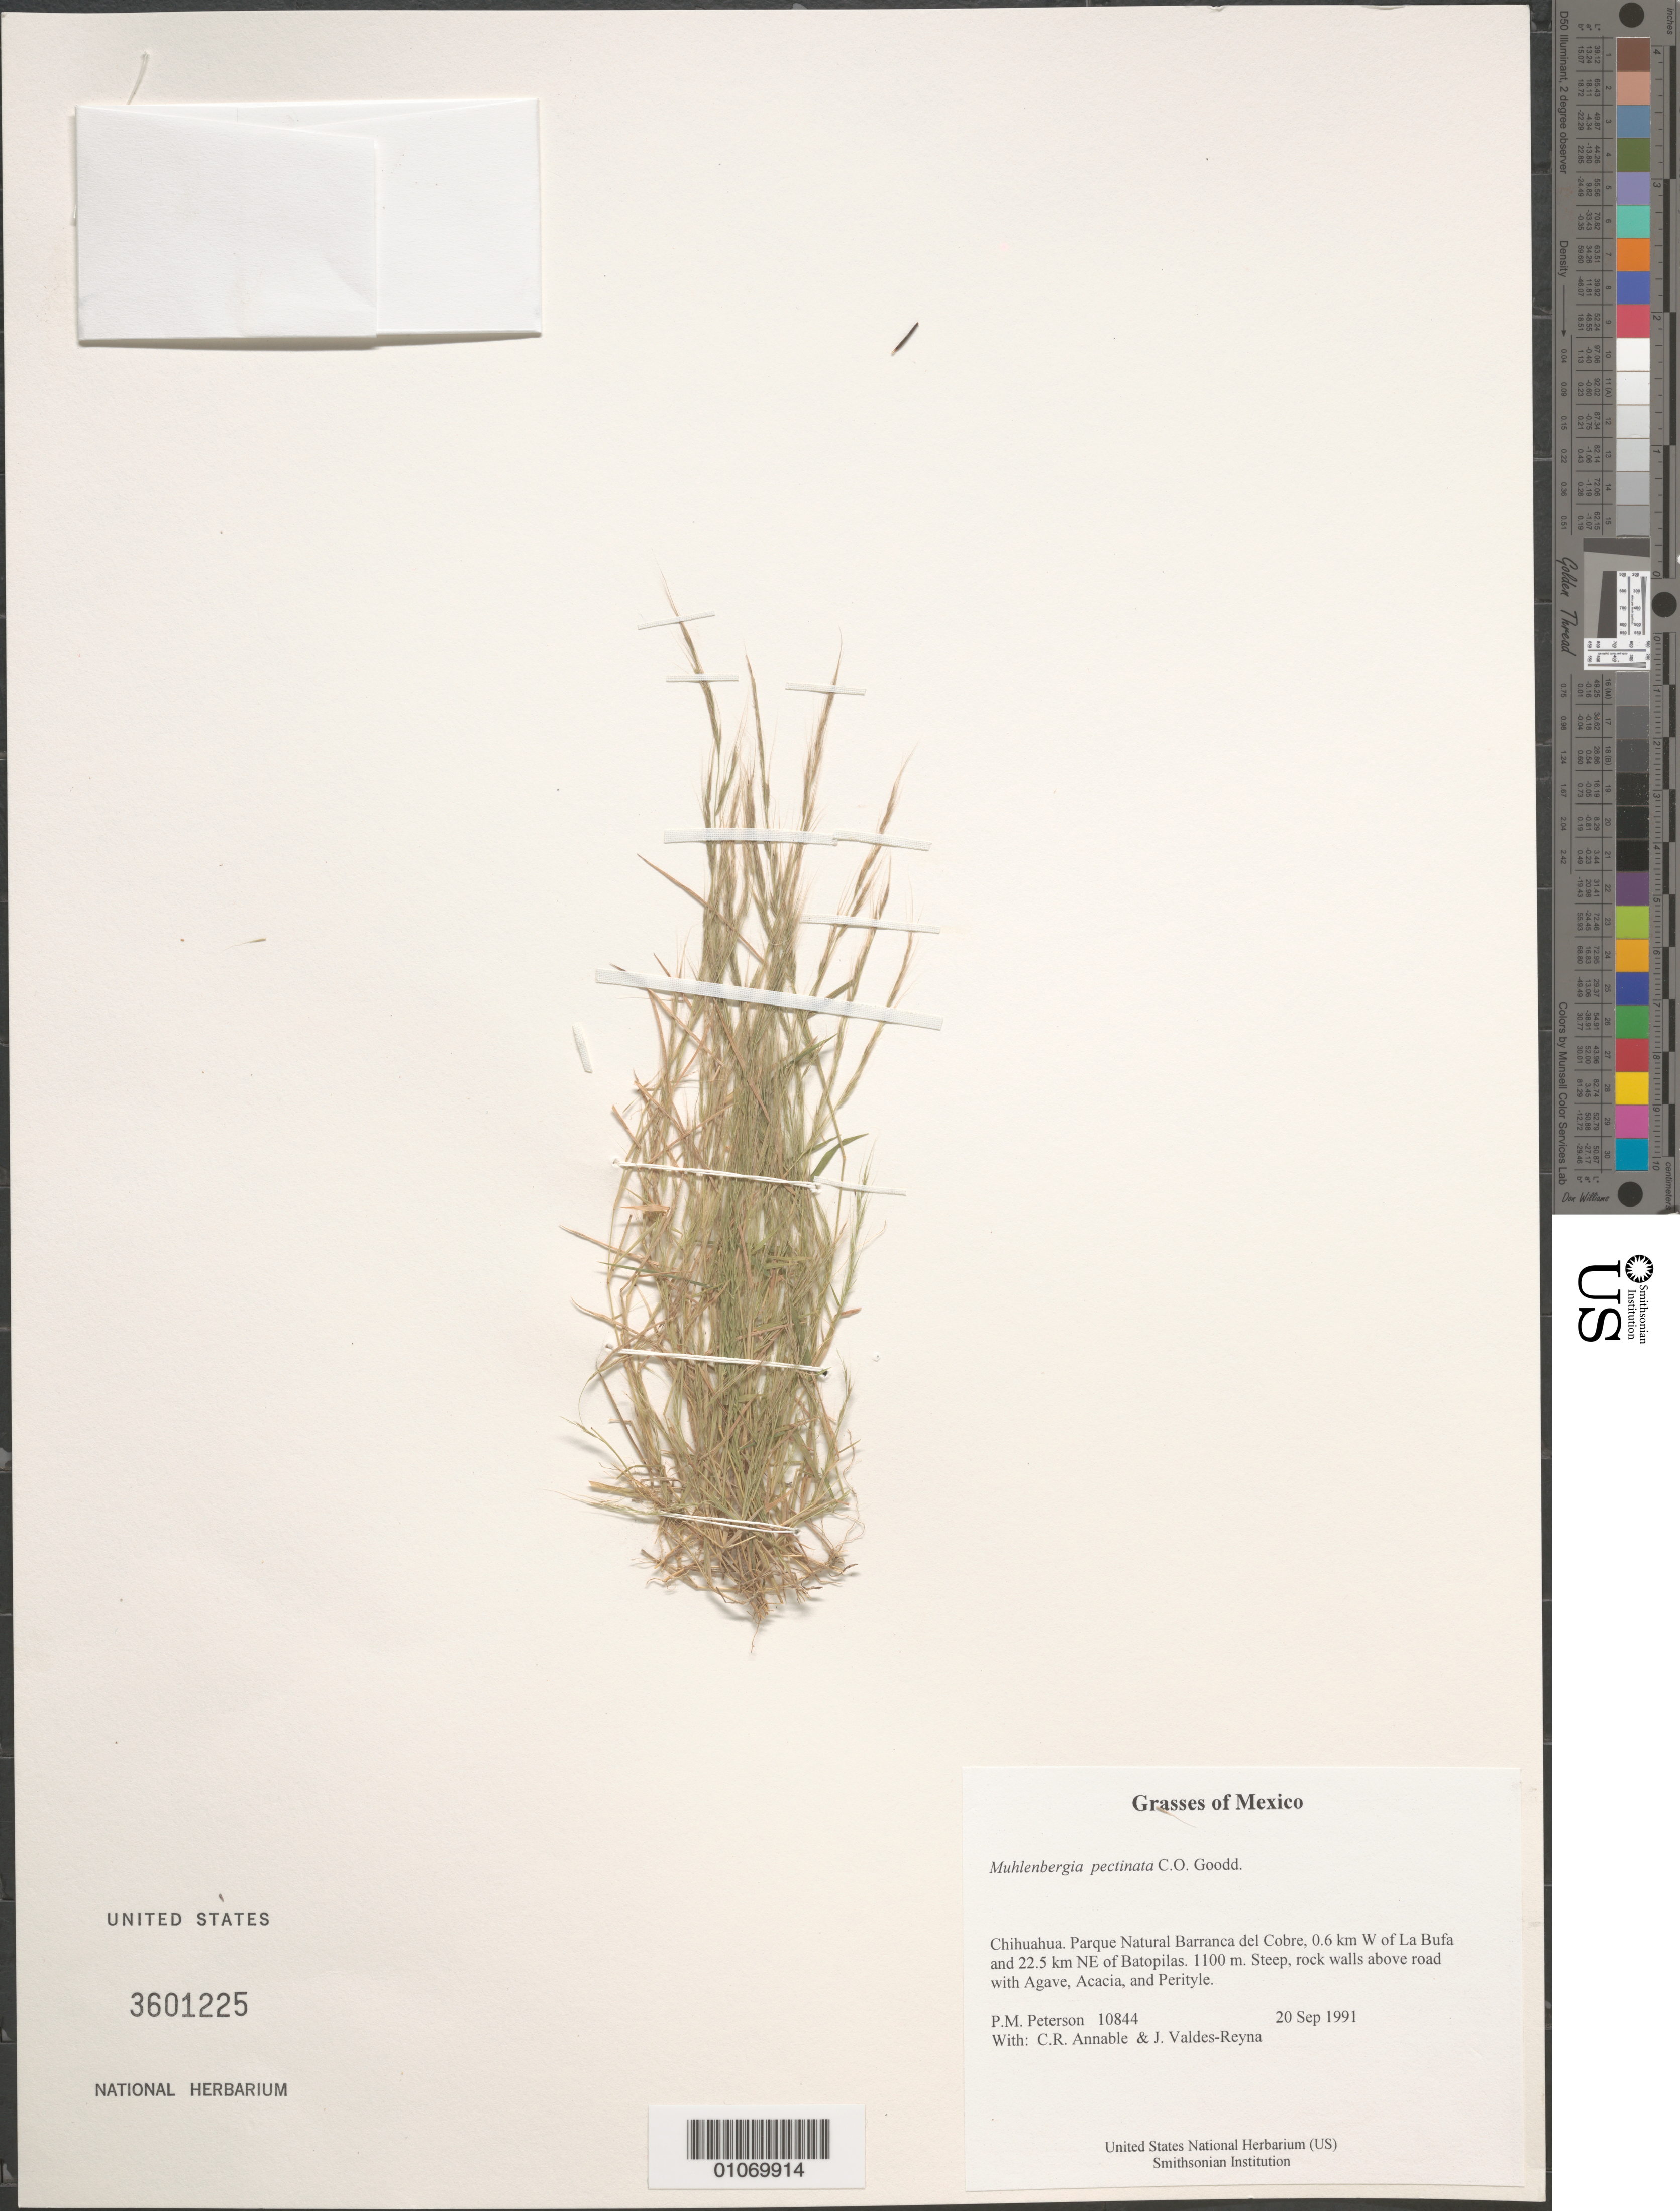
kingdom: Plantae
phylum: Tracheophyta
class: Liliopsida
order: Poales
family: Poaceae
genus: Muhlenbergia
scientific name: Muhlenbergia pectinata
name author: C.O. Goodd.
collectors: P. M. Peterson, C. R. Annable & J. Valdés-Reyna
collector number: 10844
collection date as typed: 20 Sep 1991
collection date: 1991-09-20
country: Mexico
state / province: Chihuahua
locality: Parque Natural Barranca del Cobre, 0.6 km W of La Bufa and 22.5 km NE of Batopilas.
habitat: Steep, rock walls above road with Agave, Acacia, and Perityle.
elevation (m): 1100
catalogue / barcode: US 3601225